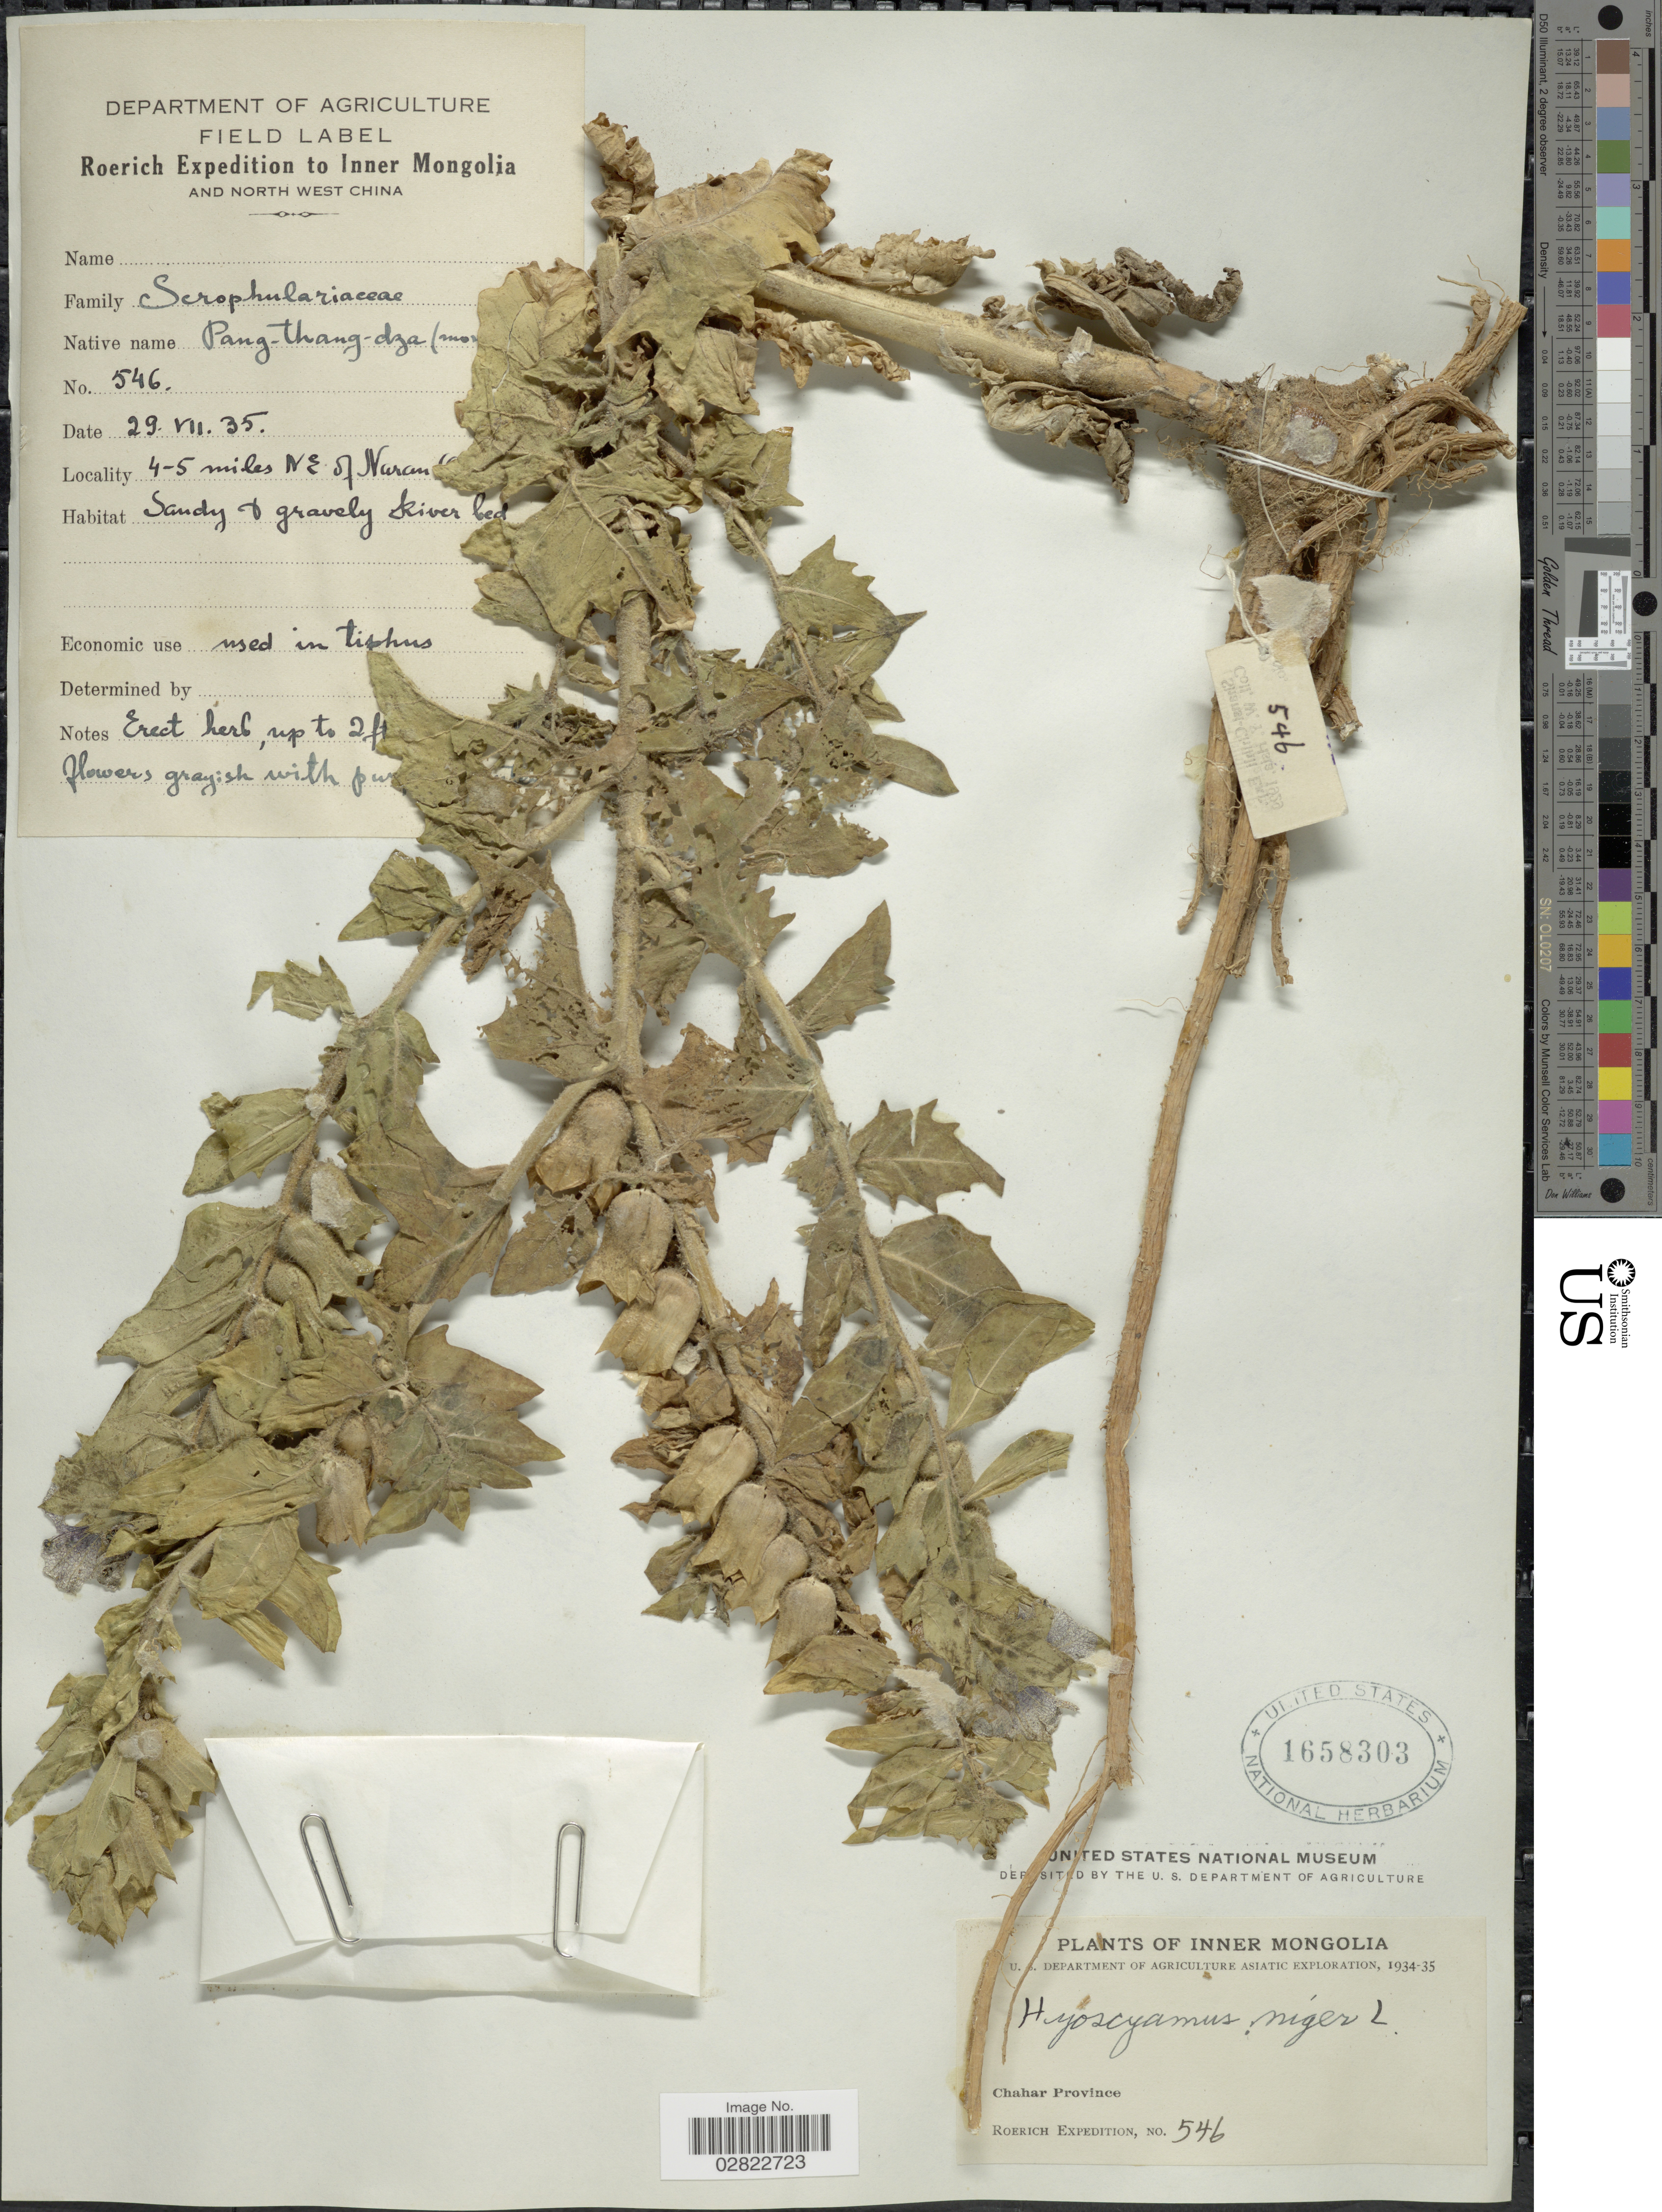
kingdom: Plantae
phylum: Tracheophyta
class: Magnoliopsida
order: Solanales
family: Solanaceae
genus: Hyoscyamus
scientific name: Hyoscyamus niger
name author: L.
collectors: Roerich Expedition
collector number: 546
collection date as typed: Transcribed d/m/y: 29/7/35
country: China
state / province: Nei Monggol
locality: Inner Mongolia, Chahar Province, 4-5 miles N.E. of Naram [illegible text].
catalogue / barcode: US 1658303